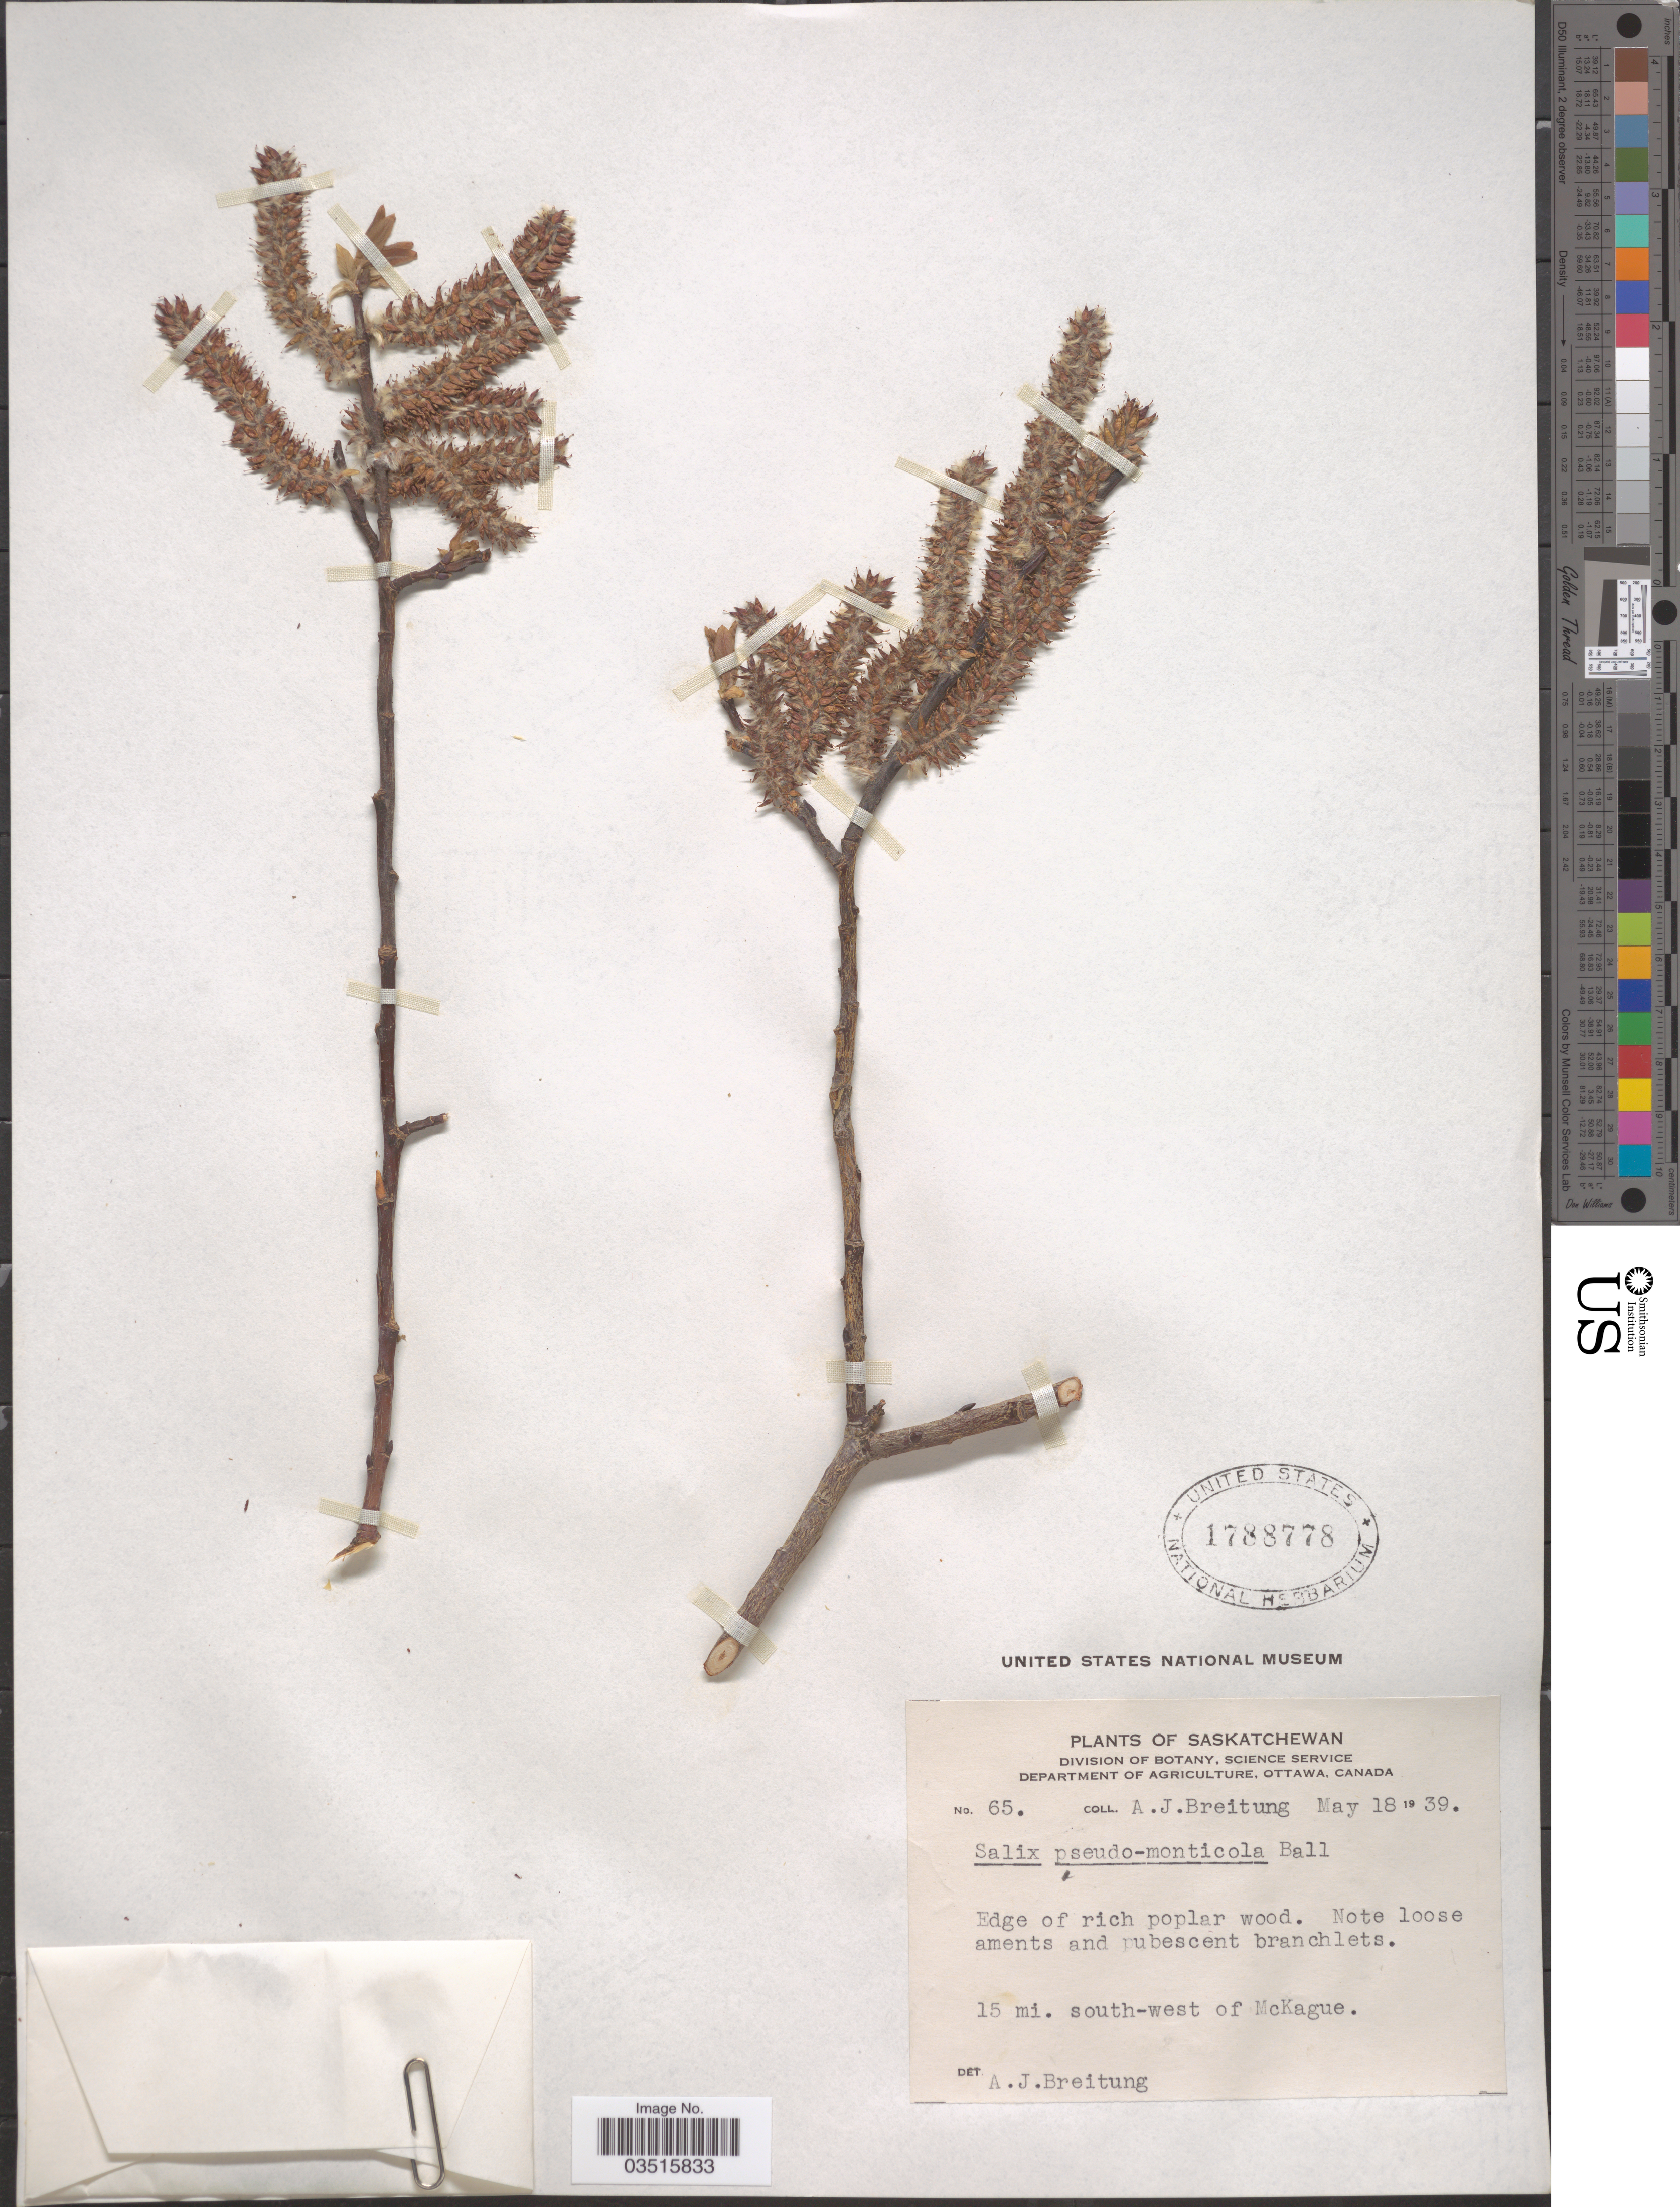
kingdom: Plantae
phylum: Tracheophyta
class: Magnoliopsida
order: Malpighiales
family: Salicaceae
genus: Salix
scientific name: Salix monticola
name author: Bebb.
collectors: A. Breitung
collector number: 65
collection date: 1939-05-18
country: Canada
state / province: Saskatchewan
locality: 15 mi. south-west of McKague.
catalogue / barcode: US 1788778